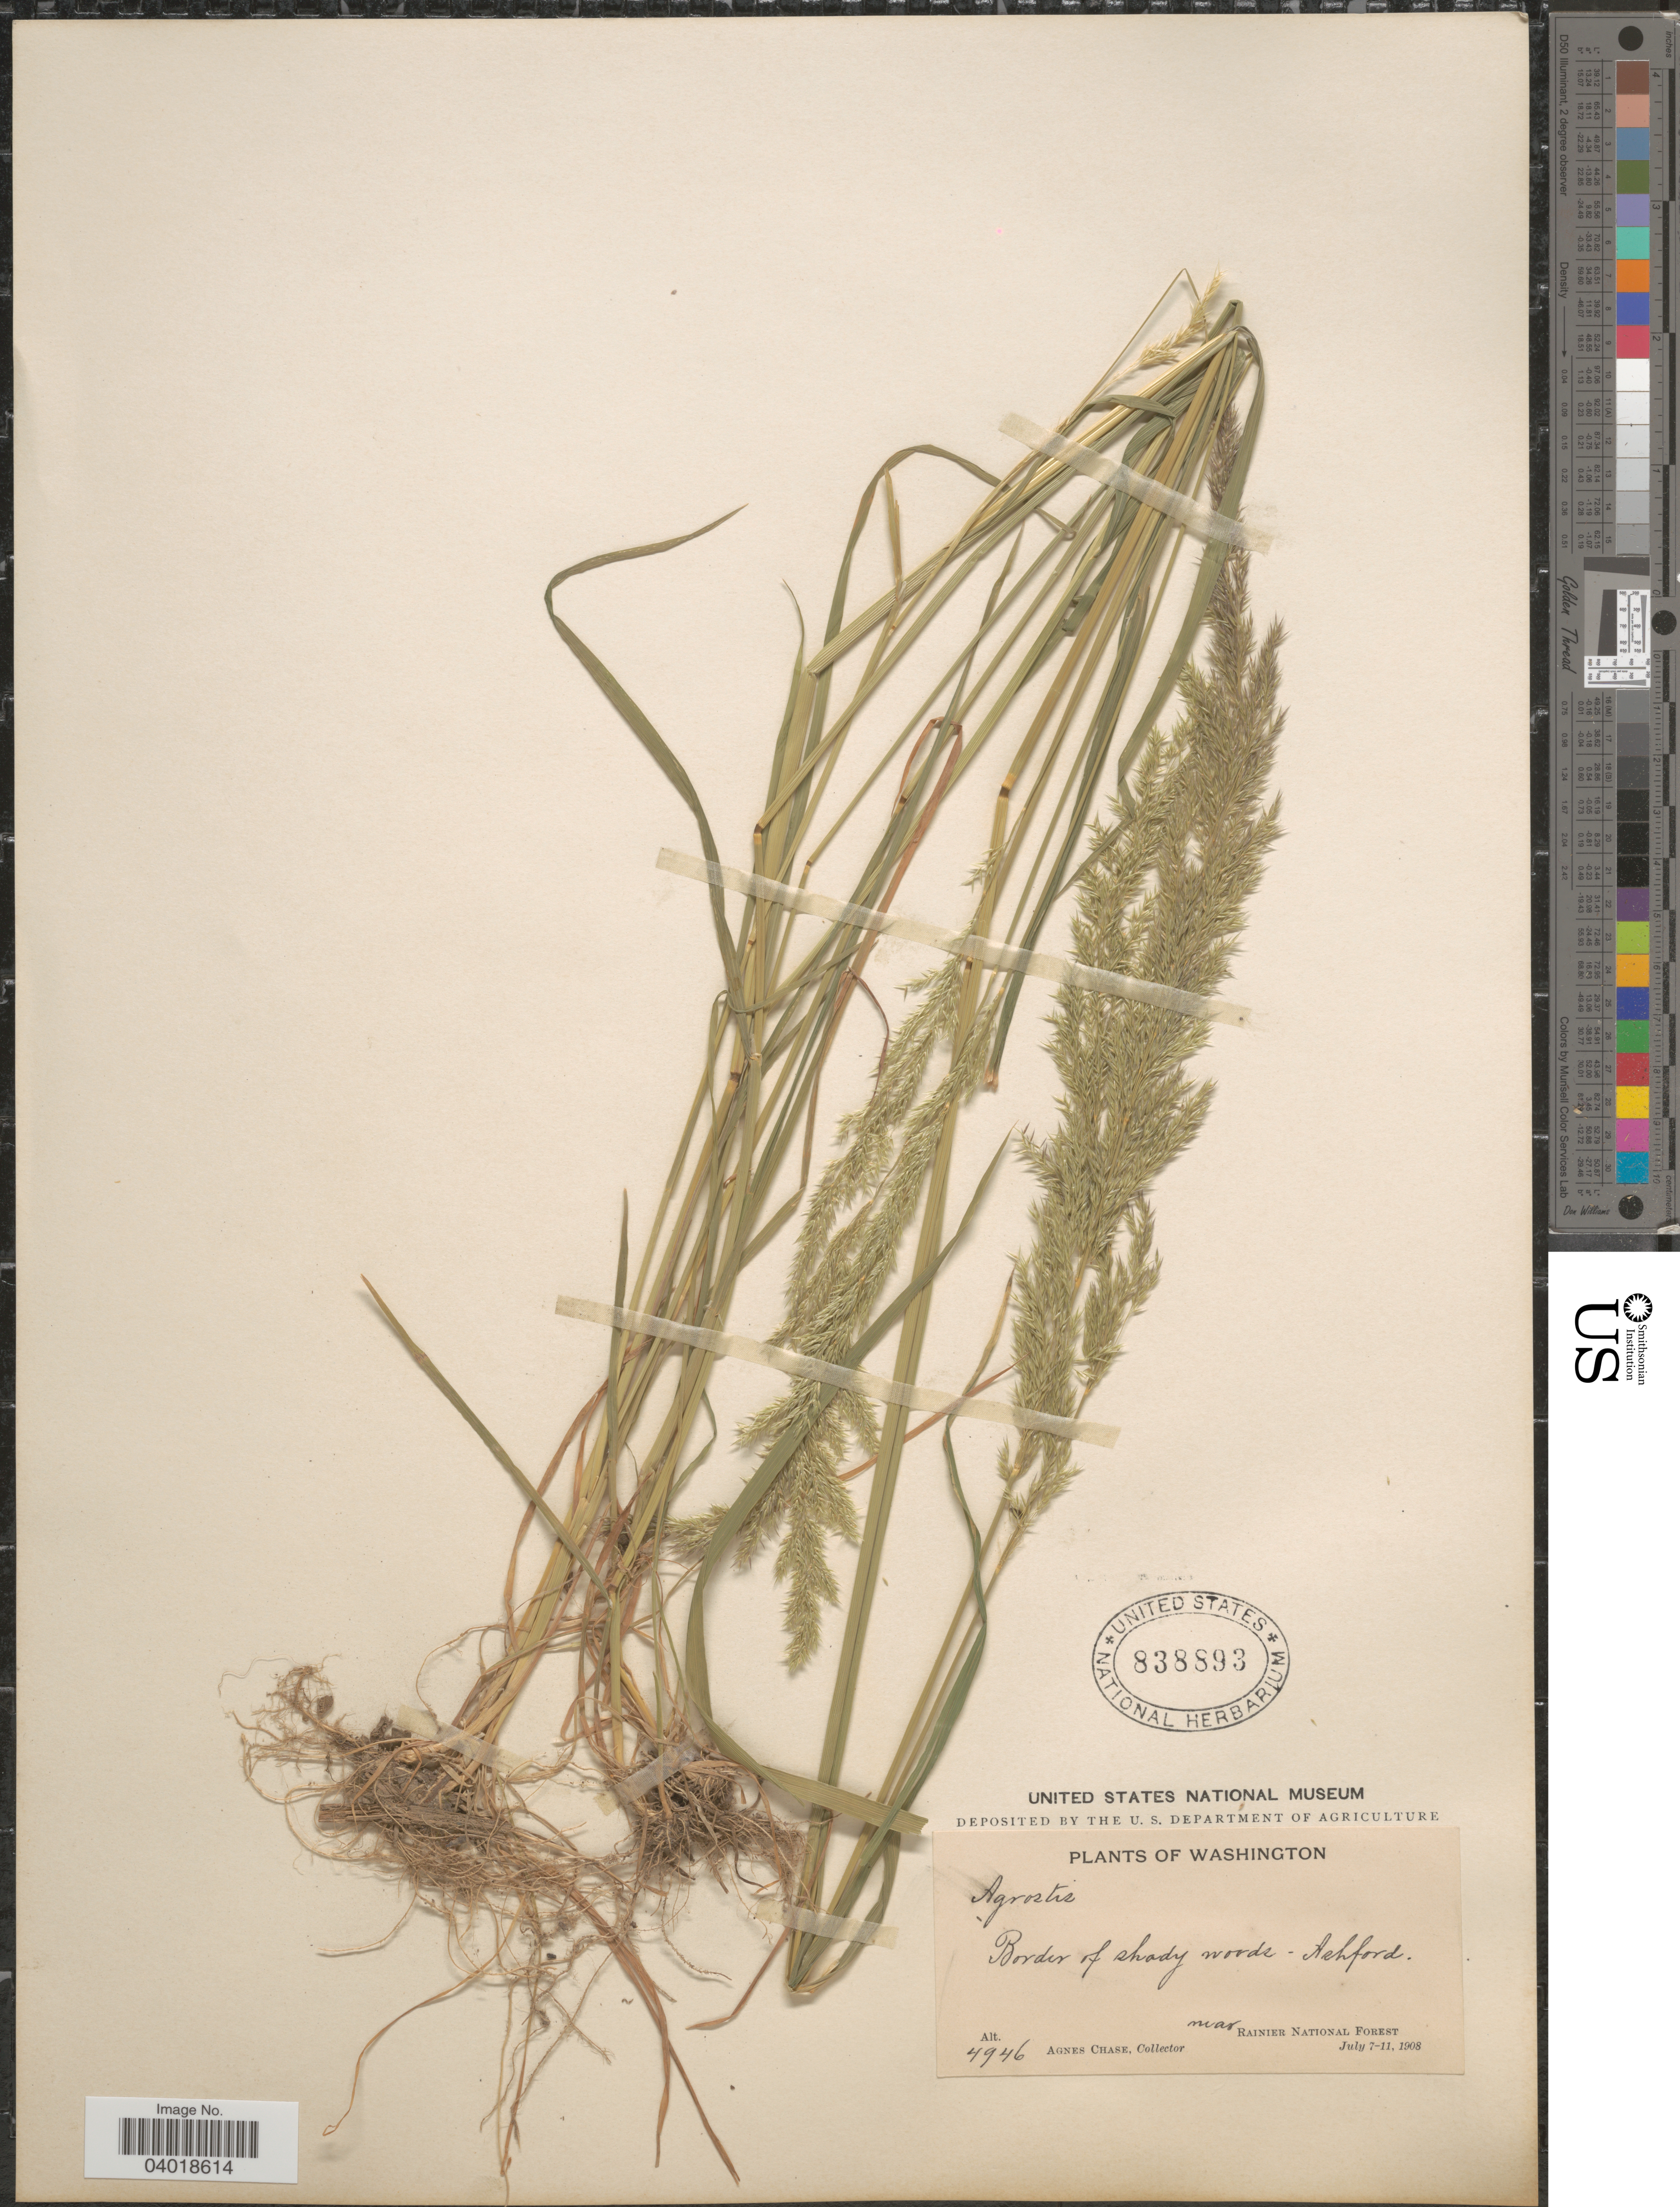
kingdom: Plantae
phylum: Tracheophyta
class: Liliopsida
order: Poales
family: Poaceae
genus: Agrostis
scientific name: Agrostis exarata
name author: Trin.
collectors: A. Chase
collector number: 4946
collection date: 1908-07-07/1908-07-11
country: United States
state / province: Washington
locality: Border of shady woods - Ashford. Near Rainier National Forest.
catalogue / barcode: US 838893